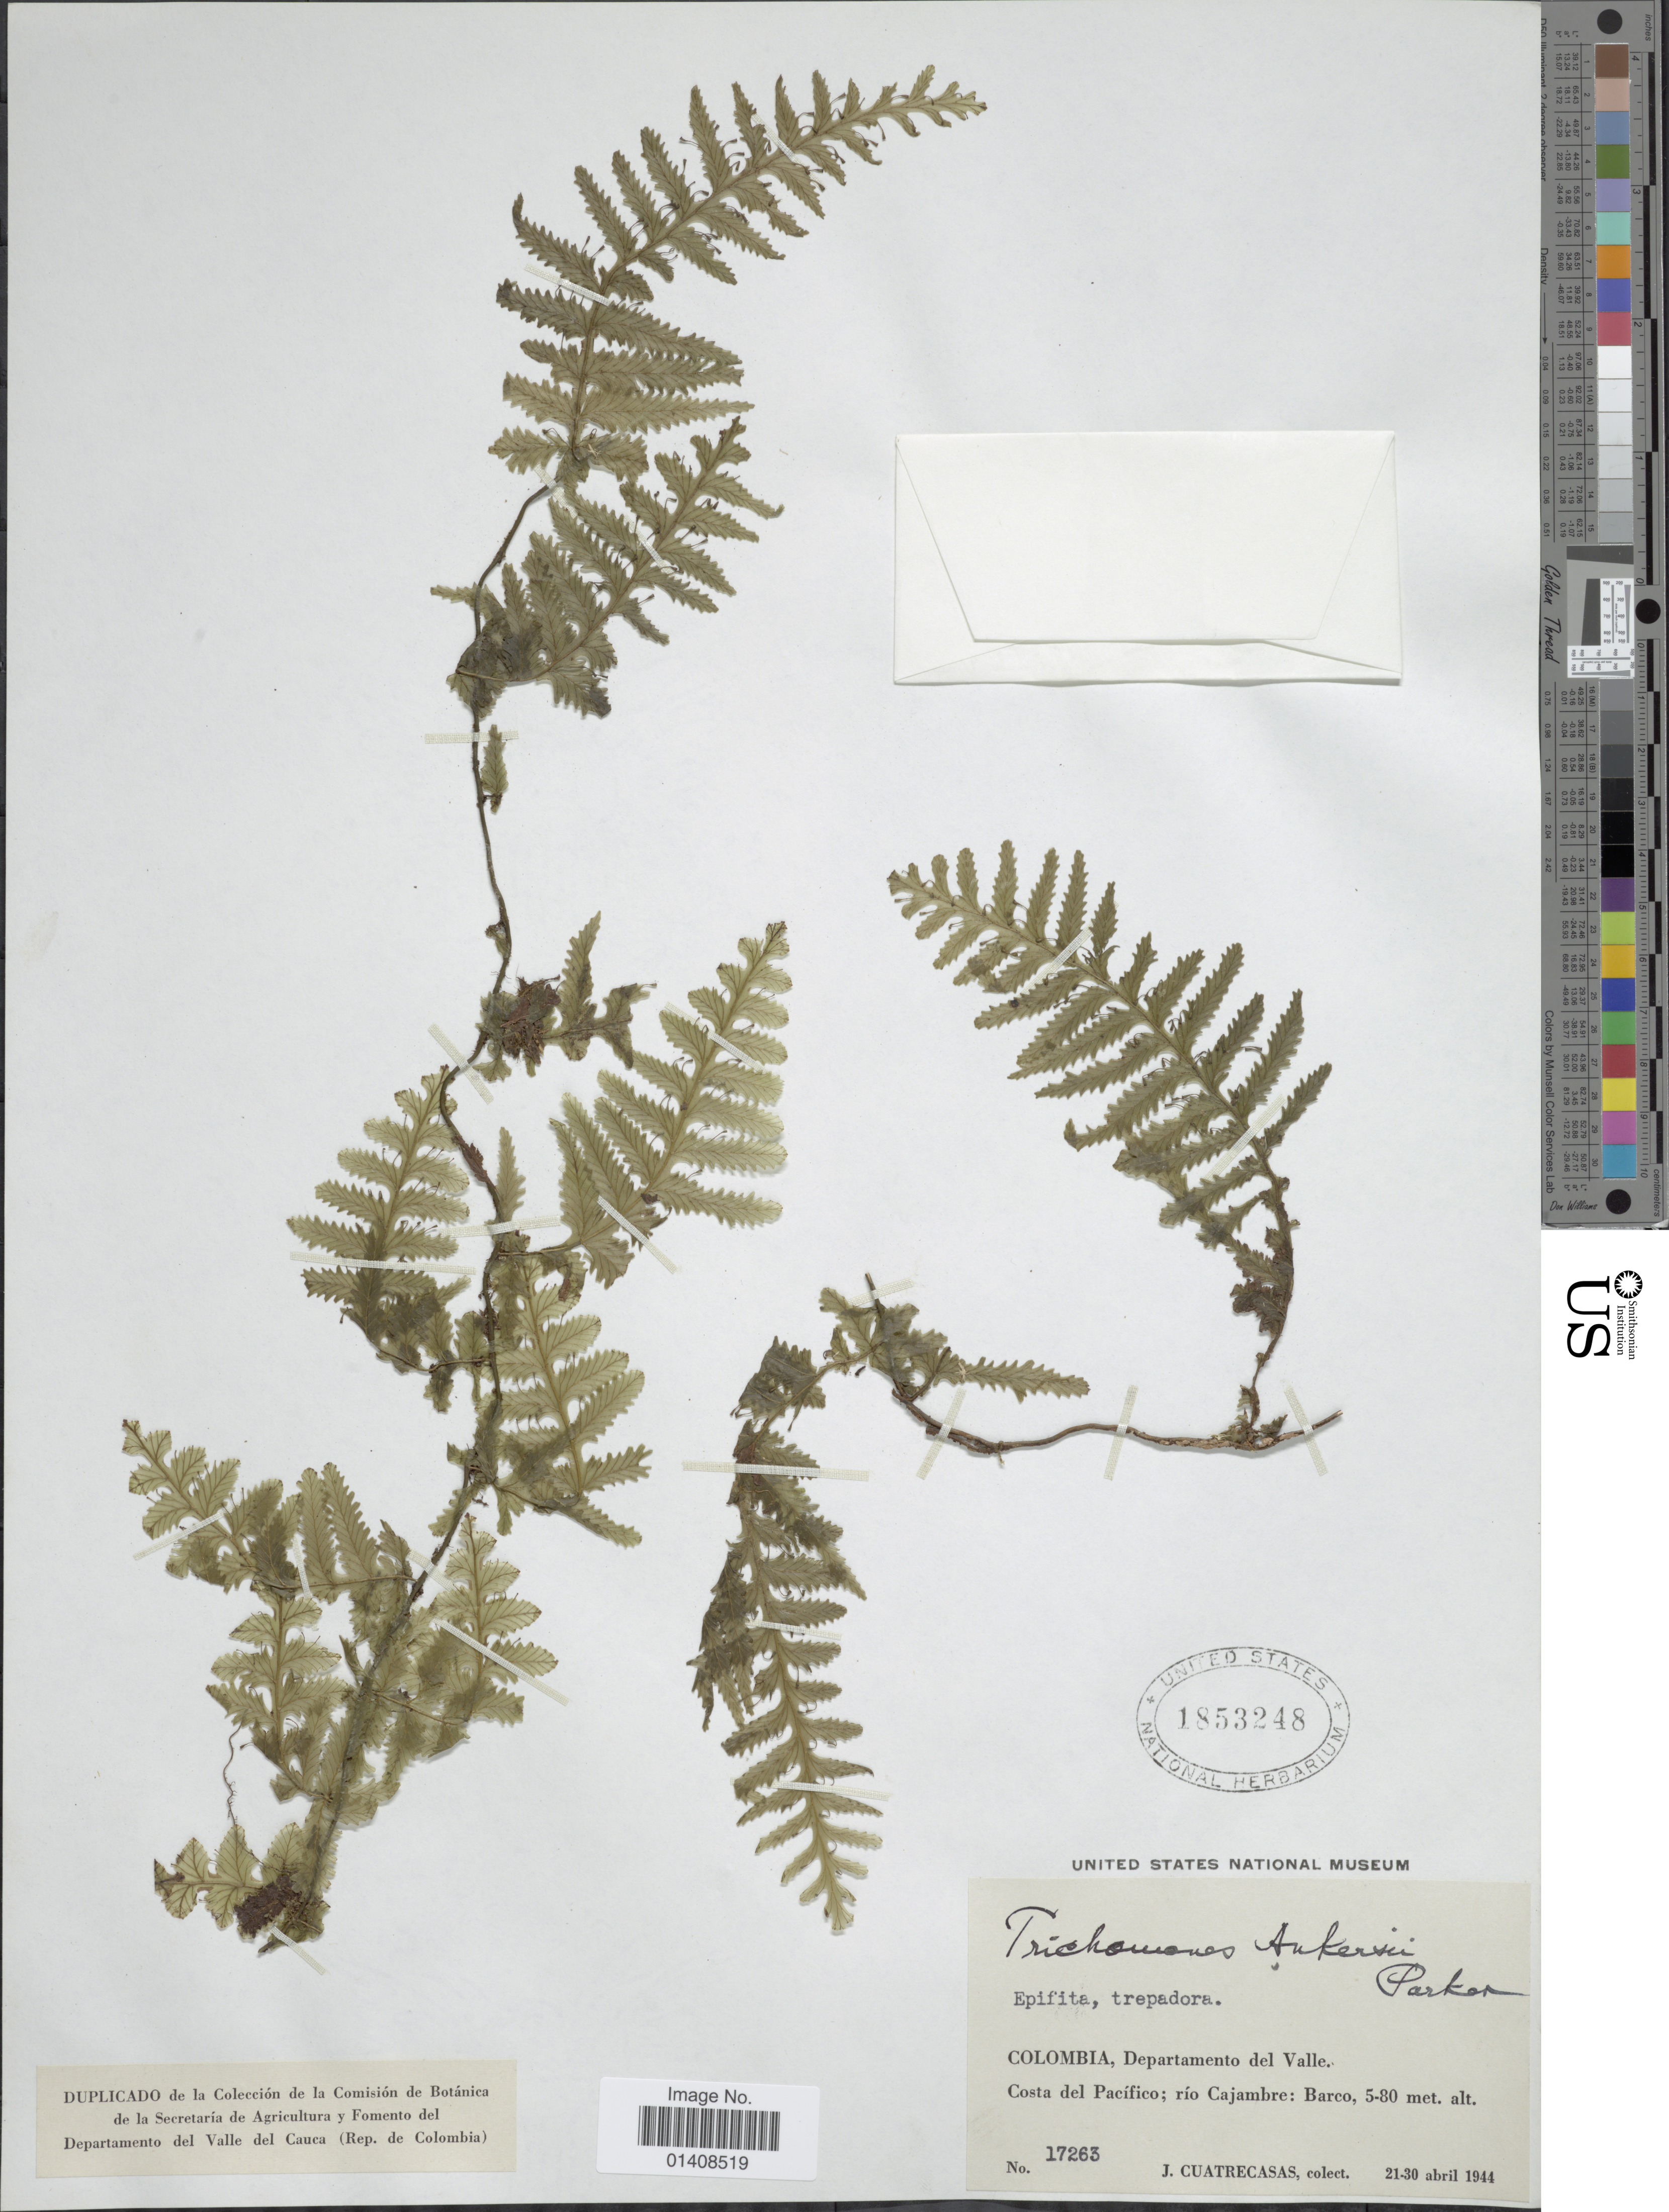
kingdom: Plantae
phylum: Tracheophyta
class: Polypodiopsida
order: Hymenophyllales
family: Hymenophyllaceae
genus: Trichomanes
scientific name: Trichomanes ankersii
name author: C. Parker ex Hook. & Grev.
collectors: J. Cuatrecasas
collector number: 17263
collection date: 1944-04-21/1944-04-30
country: Colombia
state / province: Valle del Cauca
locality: Departamento del Valle, Costa del Pacifico; rio Cajambre: Barco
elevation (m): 5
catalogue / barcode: US 1853248